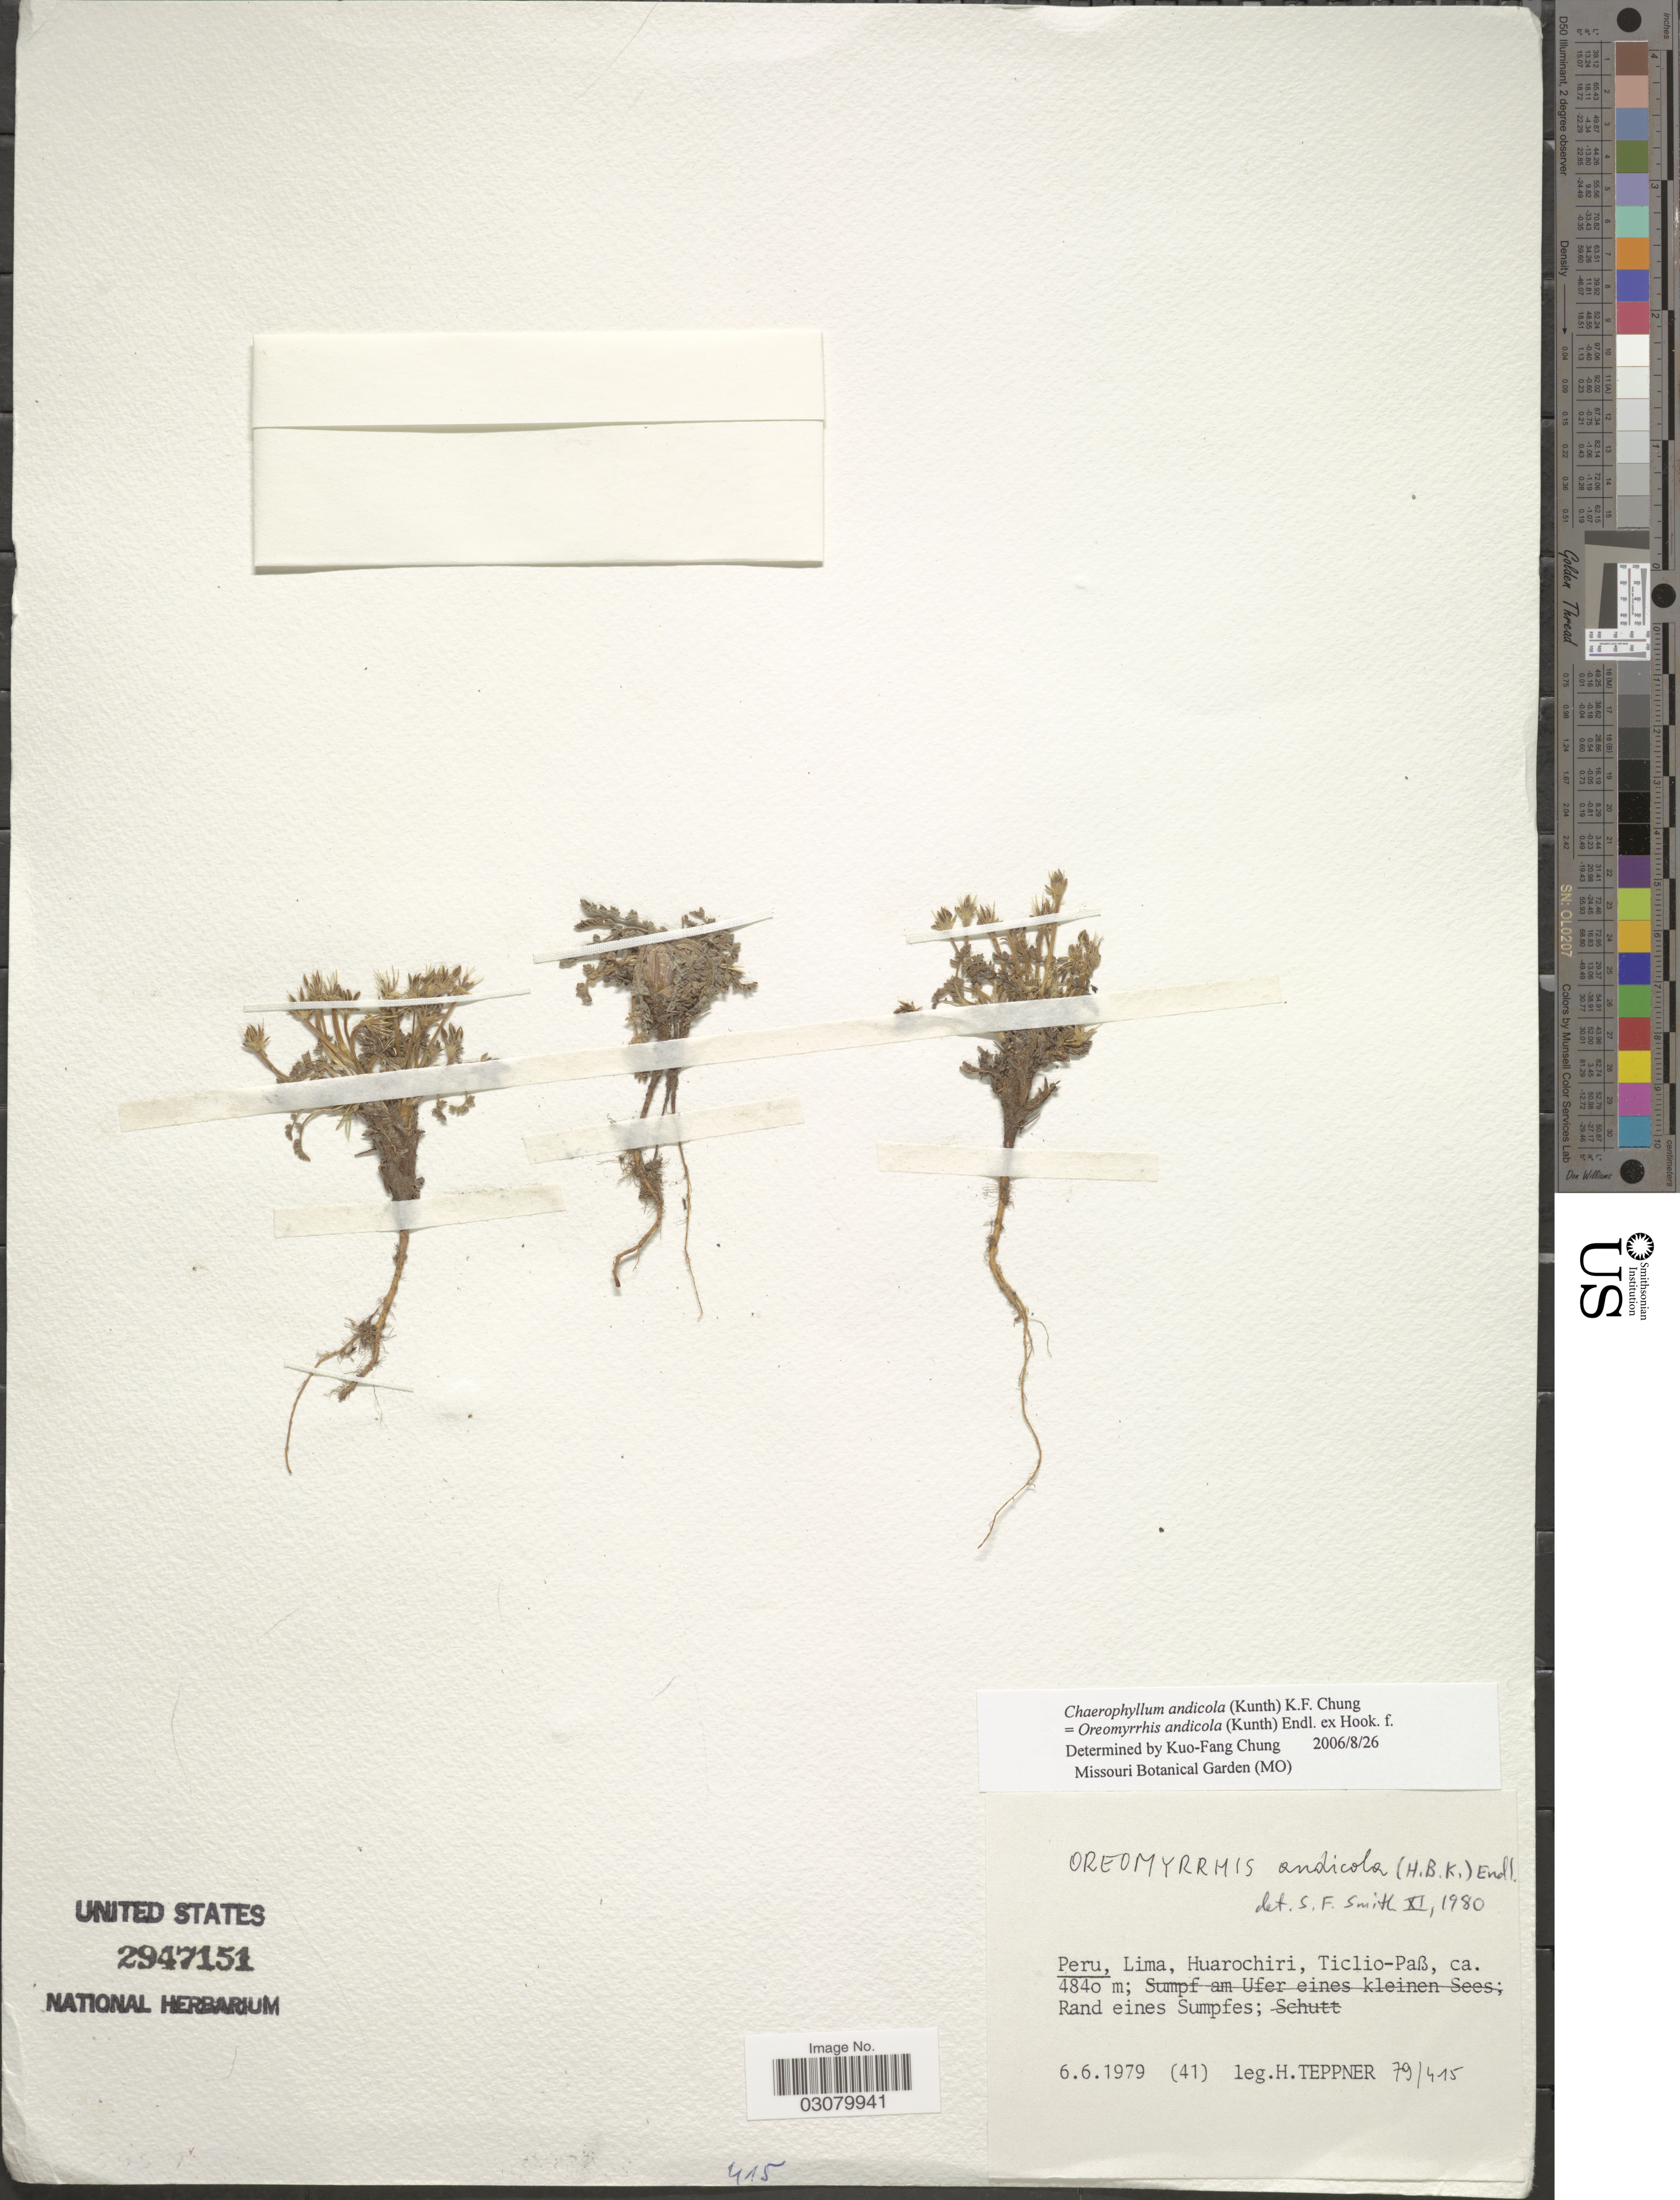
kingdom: Plantae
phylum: Tracheophyta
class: Magnoliopsida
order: Apiales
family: Apiaceae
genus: Oreomyrrhis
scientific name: Oreomyrrhis andicola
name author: (Kunth) Endl. ex Hook. f.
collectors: H. Teppner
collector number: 79/415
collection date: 1979-06-06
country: Peru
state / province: Lima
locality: Huarochiri, Ticlio-Paß.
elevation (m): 4840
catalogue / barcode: US 2947151